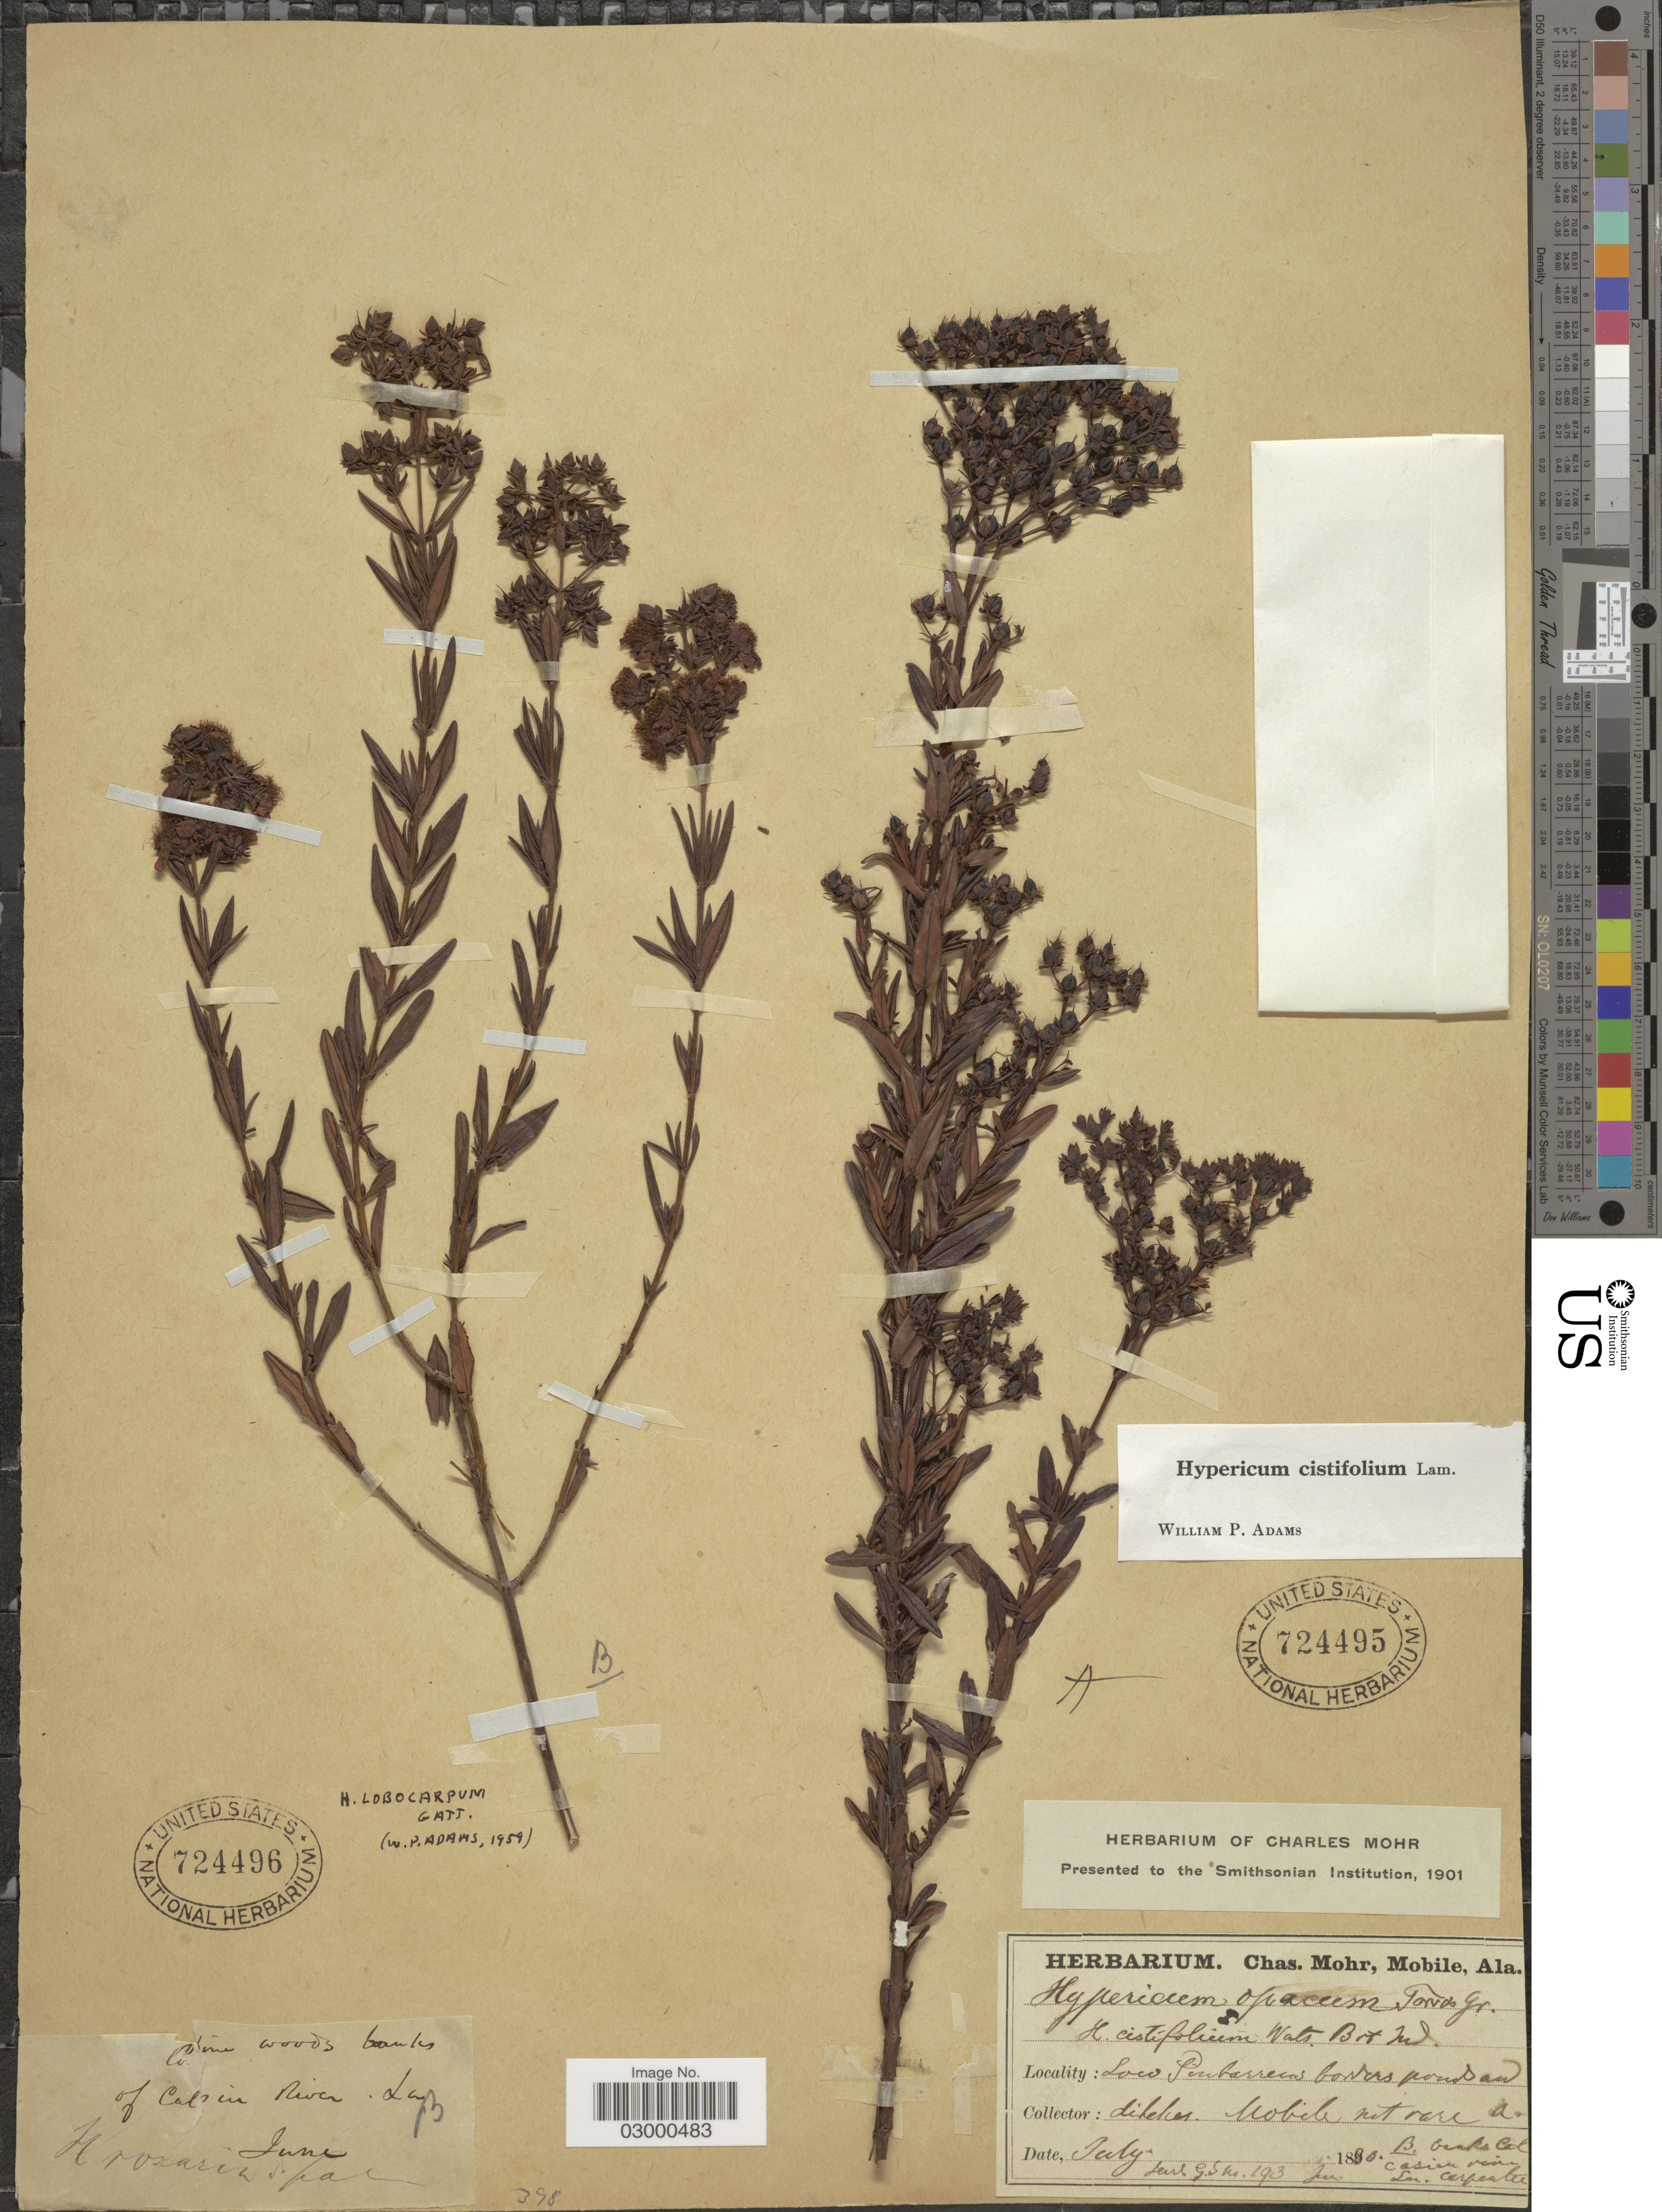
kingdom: Plantae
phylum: Tracheophyta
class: Magnoliopsida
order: Malpighiales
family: Hypericaceae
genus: Hypericum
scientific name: Hypericum cistifolium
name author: Lam.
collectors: -. Carpenter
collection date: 1890-07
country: United States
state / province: Alabama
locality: Mobile.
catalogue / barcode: US 724495-2